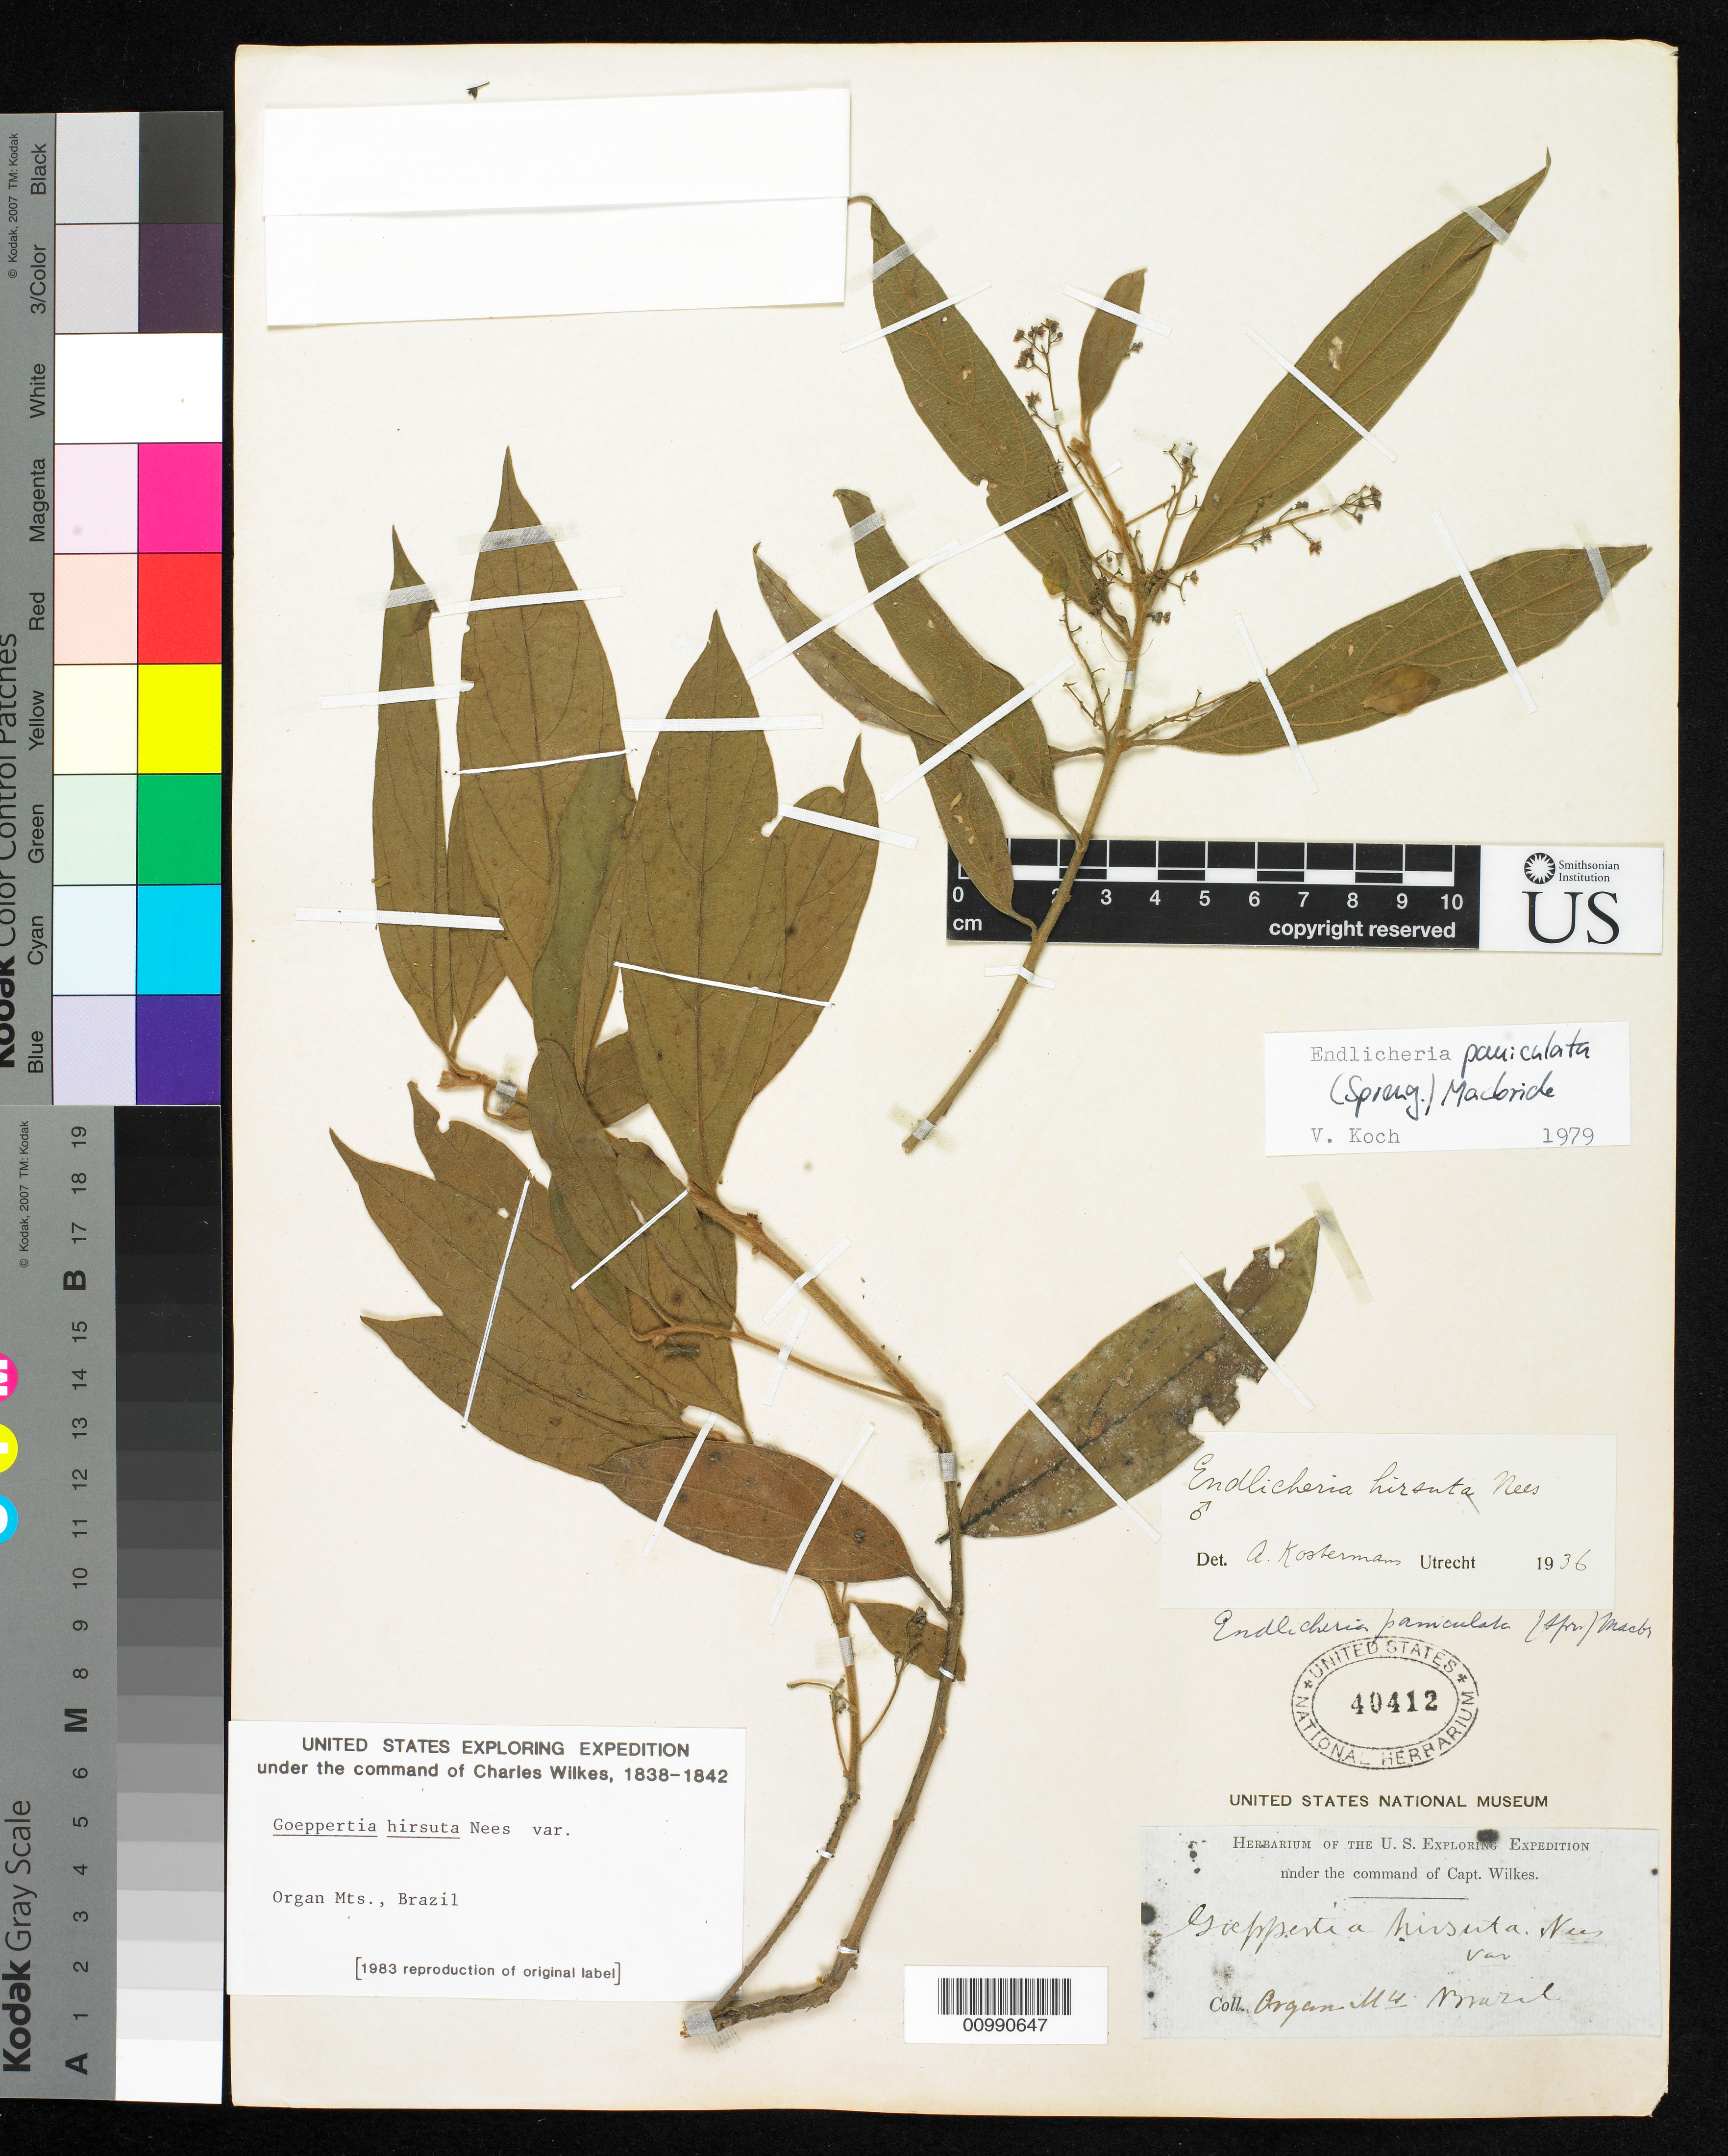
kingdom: Plantae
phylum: Tracheophyta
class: Magnoliopsida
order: Laurales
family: Lauraceae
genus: Endlicheria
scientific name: Endlicheria paniculata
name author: (Spreng.) J.F. Macbr.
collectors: Wilkes Explor. Exped.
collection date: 1838/1842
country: Brazil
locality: Organ Mts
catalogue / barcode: US 40412